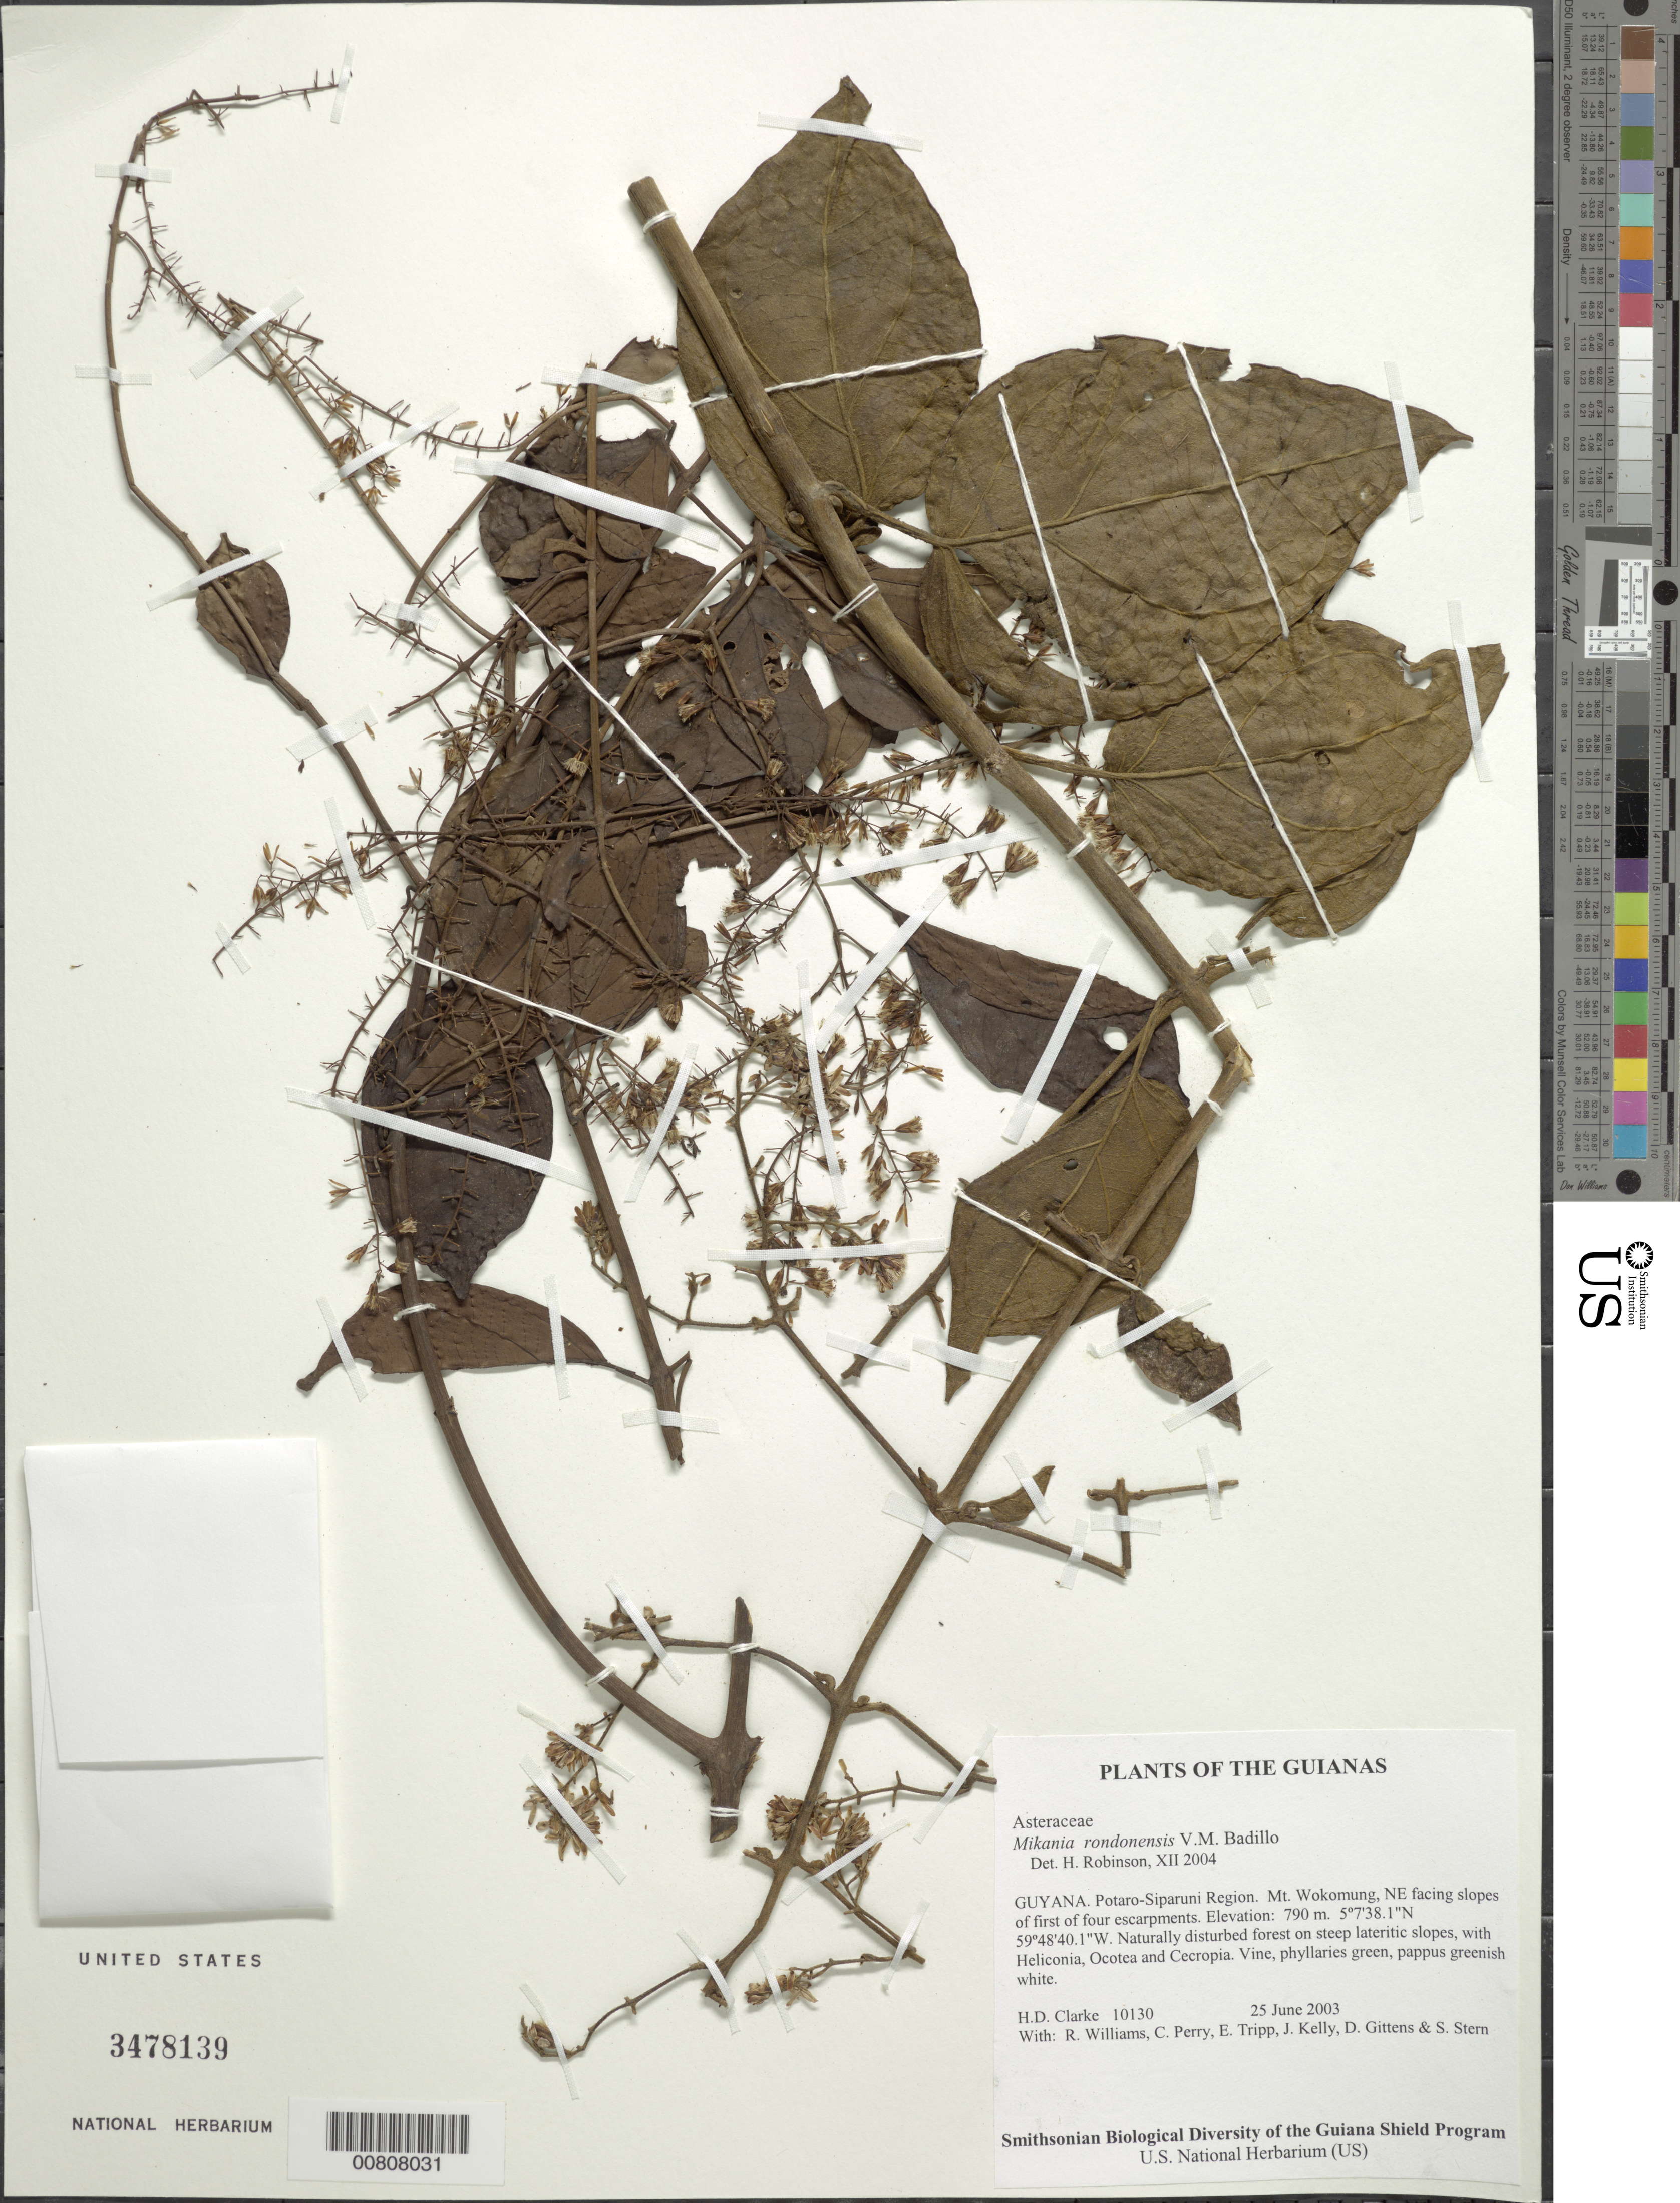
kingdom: Plantae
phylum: Tracheophyta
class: Magnoliopsida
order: Asterales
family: Asteraceae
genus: Mikania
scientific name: Mikania rondonensis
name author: V.M. Badillo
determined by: Robinson, Harold E., (US)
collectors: H. D. Clarke, R. Williams, C. Perry, E. Tripp, J. Kelly, D. Gittens & S. R. Stern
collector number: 10130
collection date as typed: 25 June 2003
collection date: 2003-06-25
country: Guyana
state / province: Potaro-Siparuni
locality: Mt. Wokomung, NE facing slopes of first of four escarpments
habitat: Naturally disturbed forest on steep lateritic slopes, with Heliconia, Ocotea and Cecropia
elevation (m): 790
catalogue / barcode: US 3478139